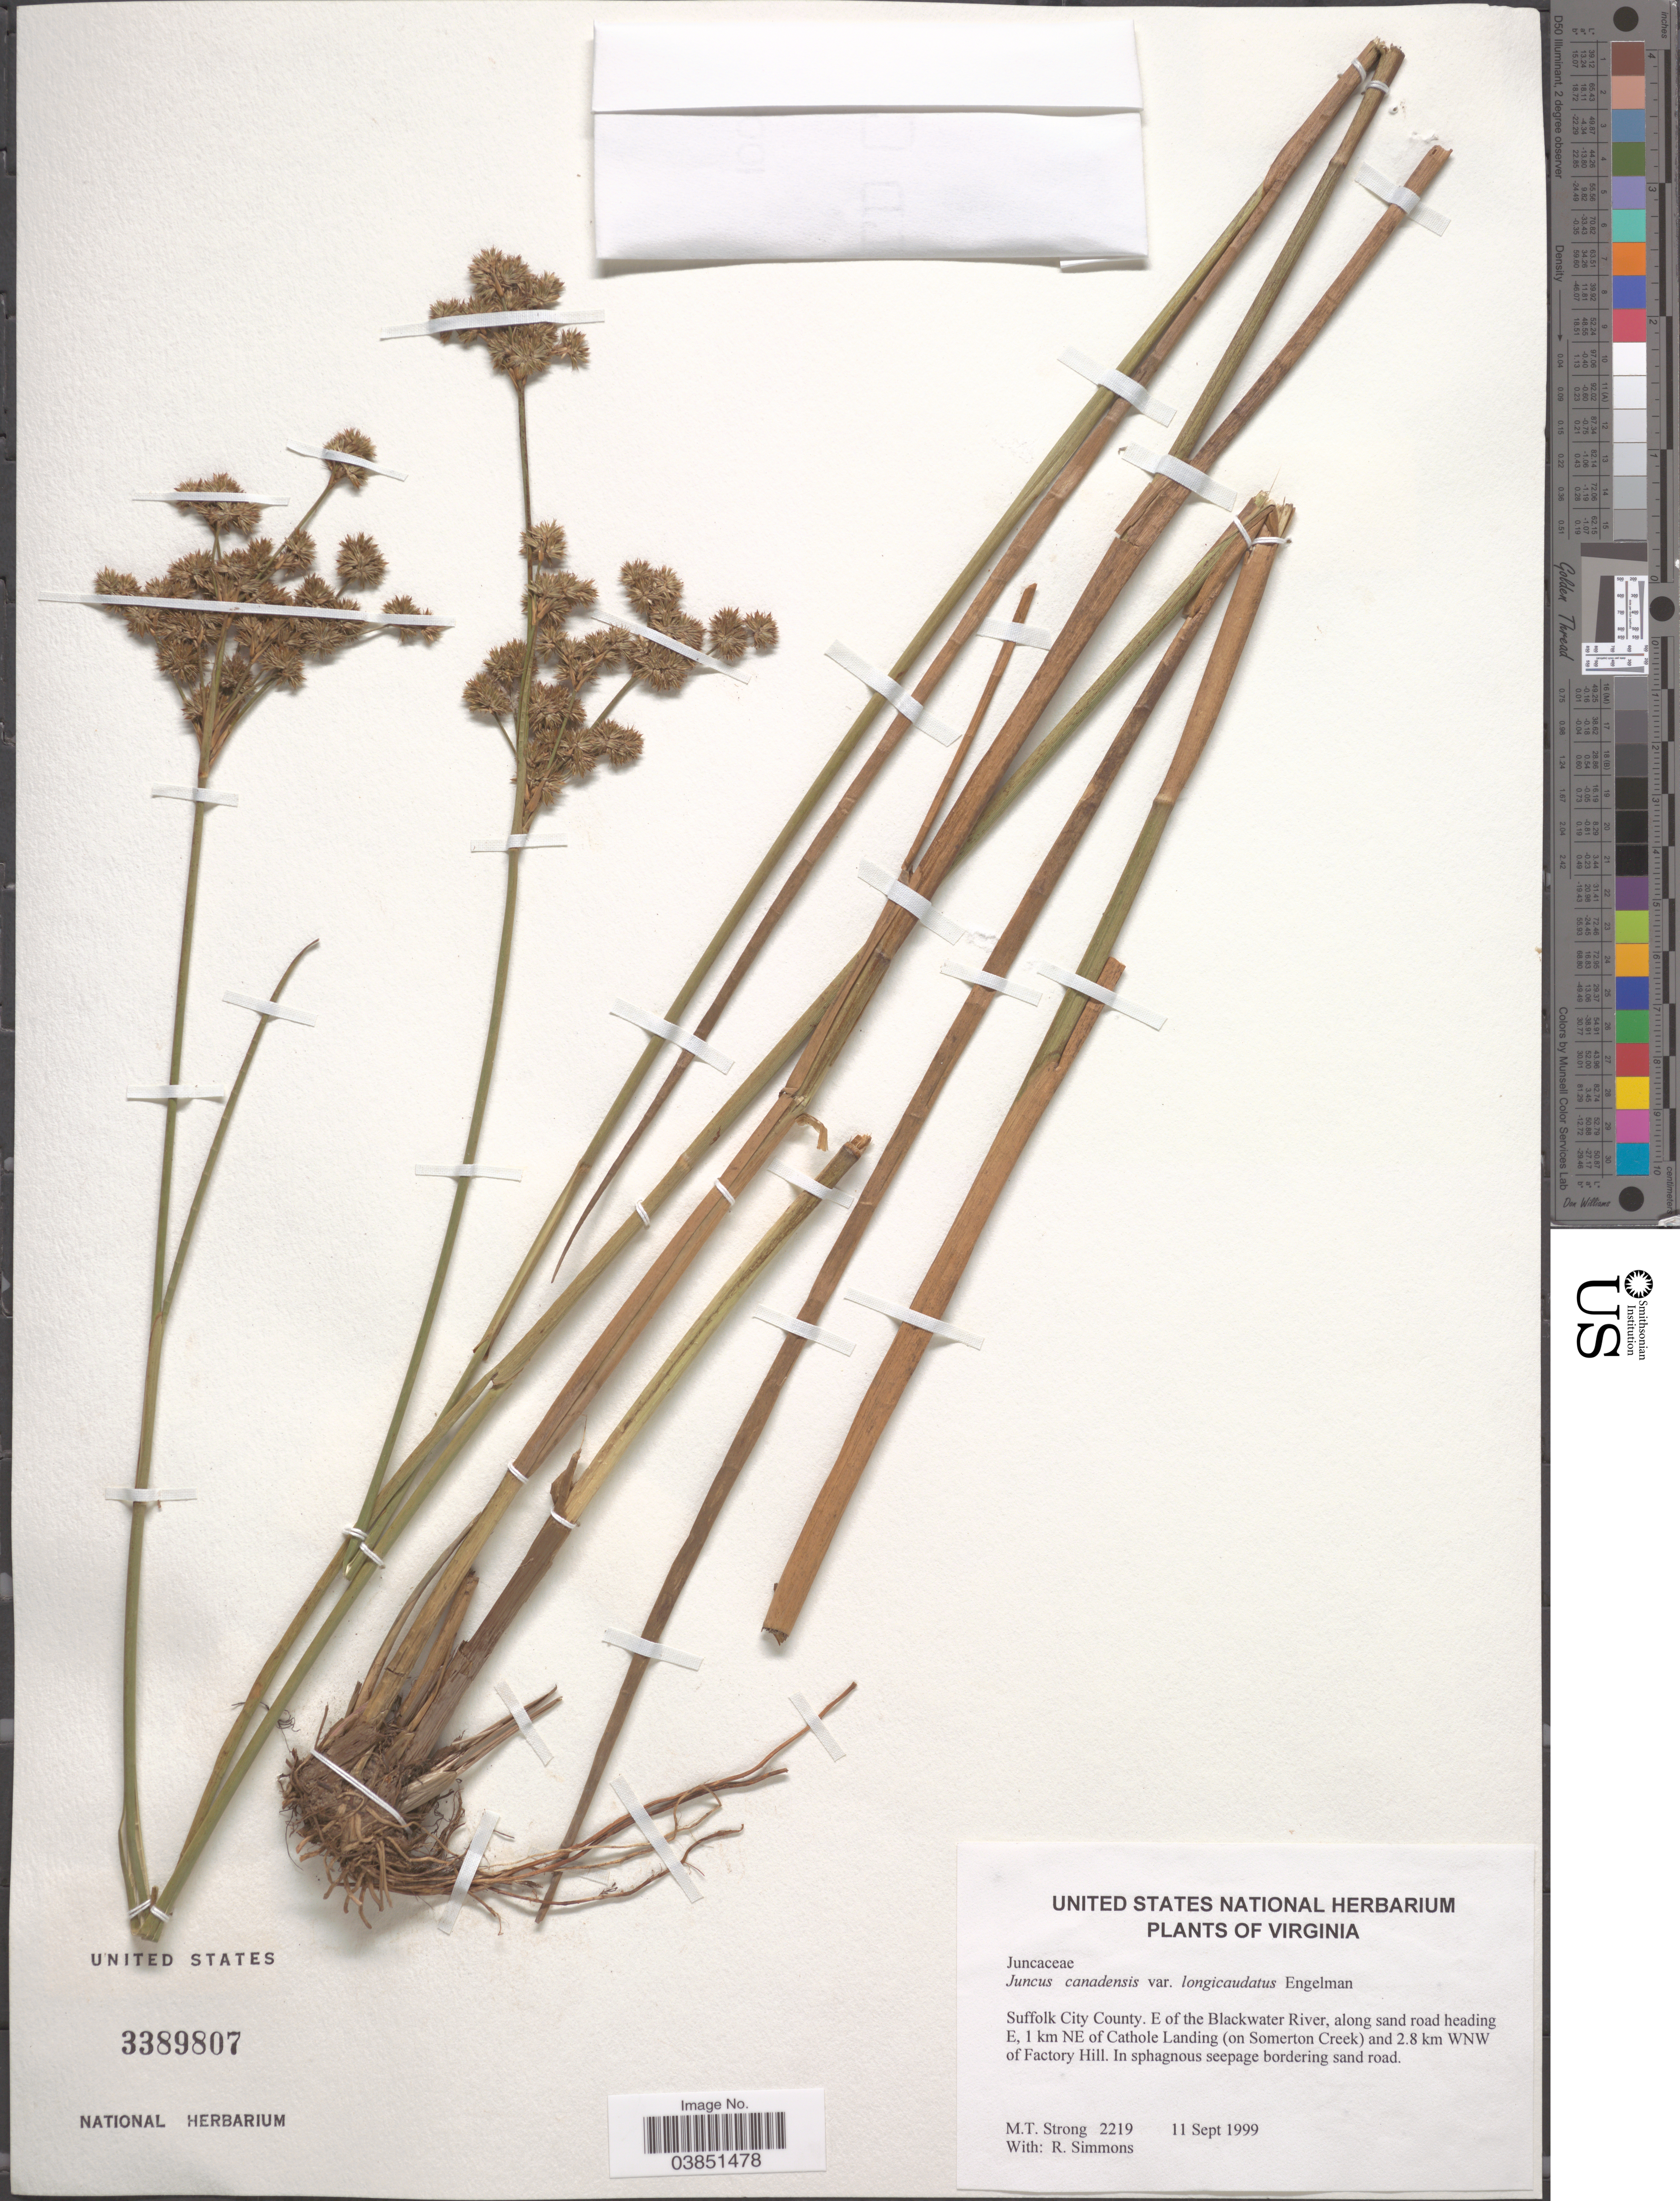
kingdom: Plantae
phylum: Tracheophyta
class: Liliopsida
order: Poales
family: Juncaceae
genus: Juncus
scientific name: Juncus canadensis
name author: J. Gay ex Laharpe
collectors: M. T. Strong & R. Simmons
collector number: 2219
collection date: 1999-09-11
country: United States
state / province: Virginia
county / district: City of Suffolk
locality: Suffolk City County. E of the Blackwater River, along sand road heading E, 1 km NE of Cathole Landing (on Somerton Creek) and 2.8 km WNW of Factory Hill.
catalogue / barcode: US 3389807